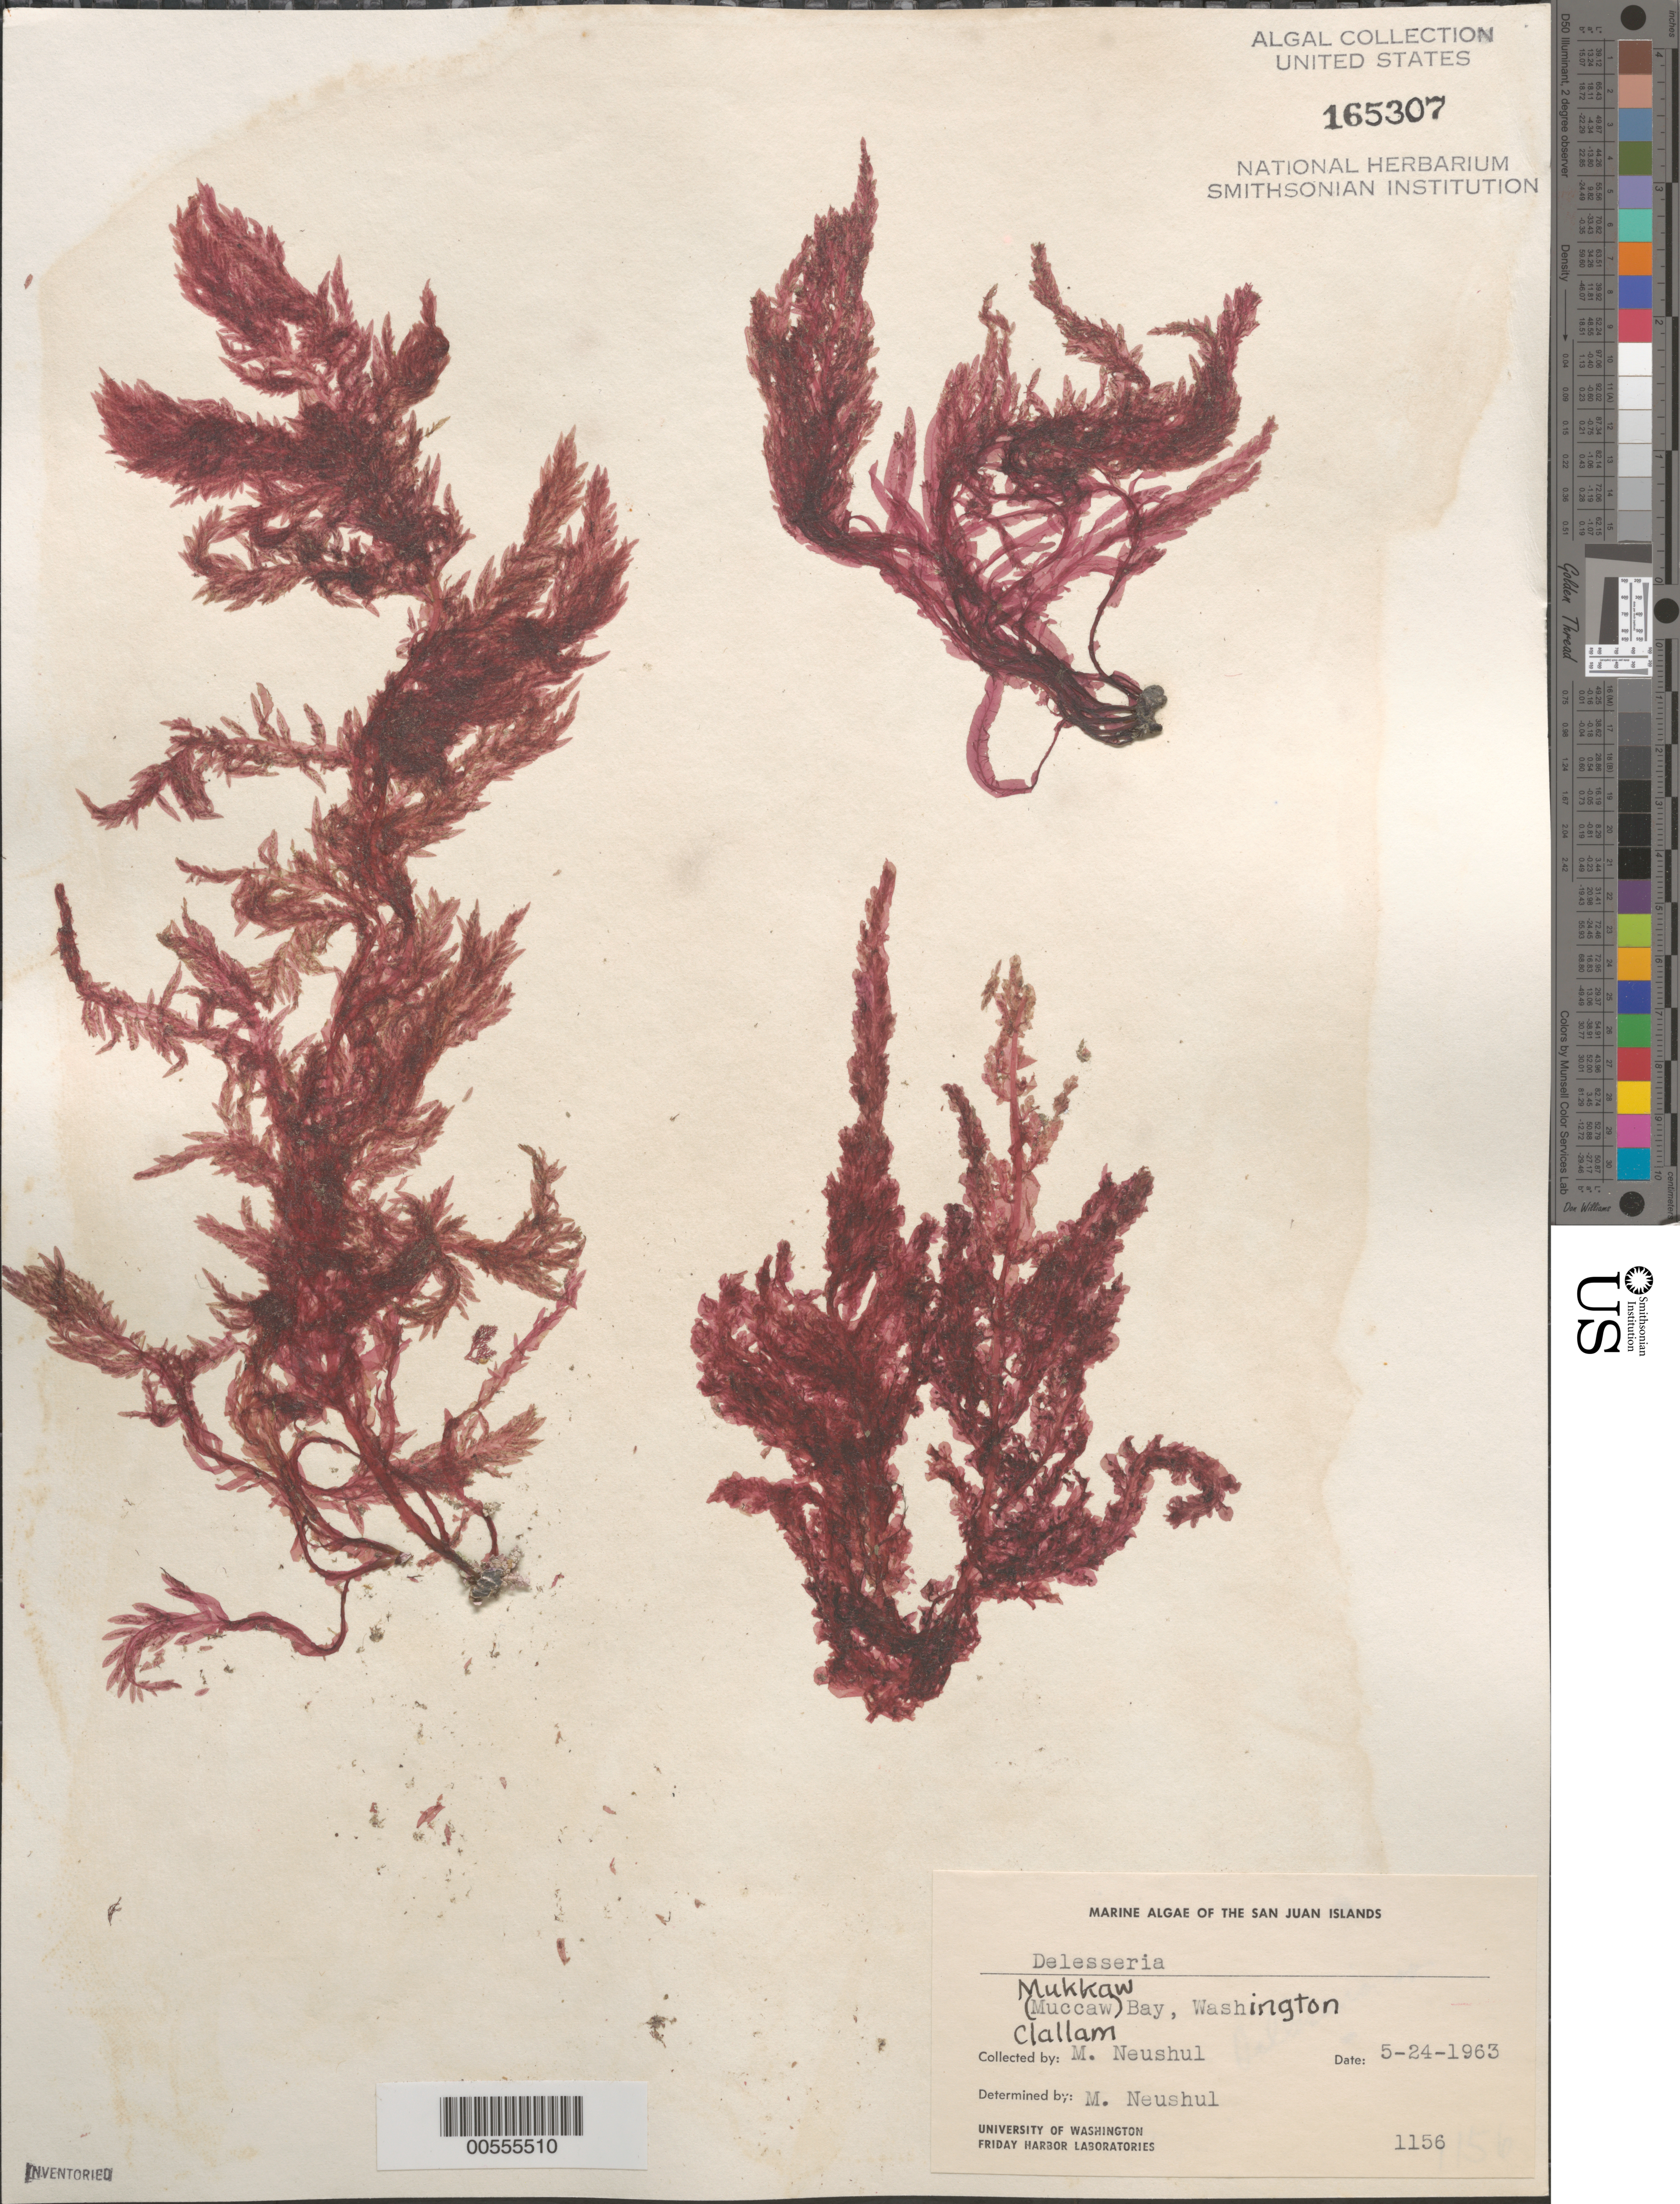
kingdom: Plantae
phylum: Rhodophyta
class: Florideophyceae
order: Ceramiales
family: Delesseriaceae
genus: Delesseria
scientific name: Delesseria sp.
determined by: Neushul, M.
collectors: M. Neushul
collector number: Neushul 1156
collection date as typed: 24 May 1963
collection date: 1963-05-24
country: United States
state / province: Washington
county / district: Clallam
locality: Mukkaw Bay (Muccaw Bay)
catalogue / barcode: US 165307